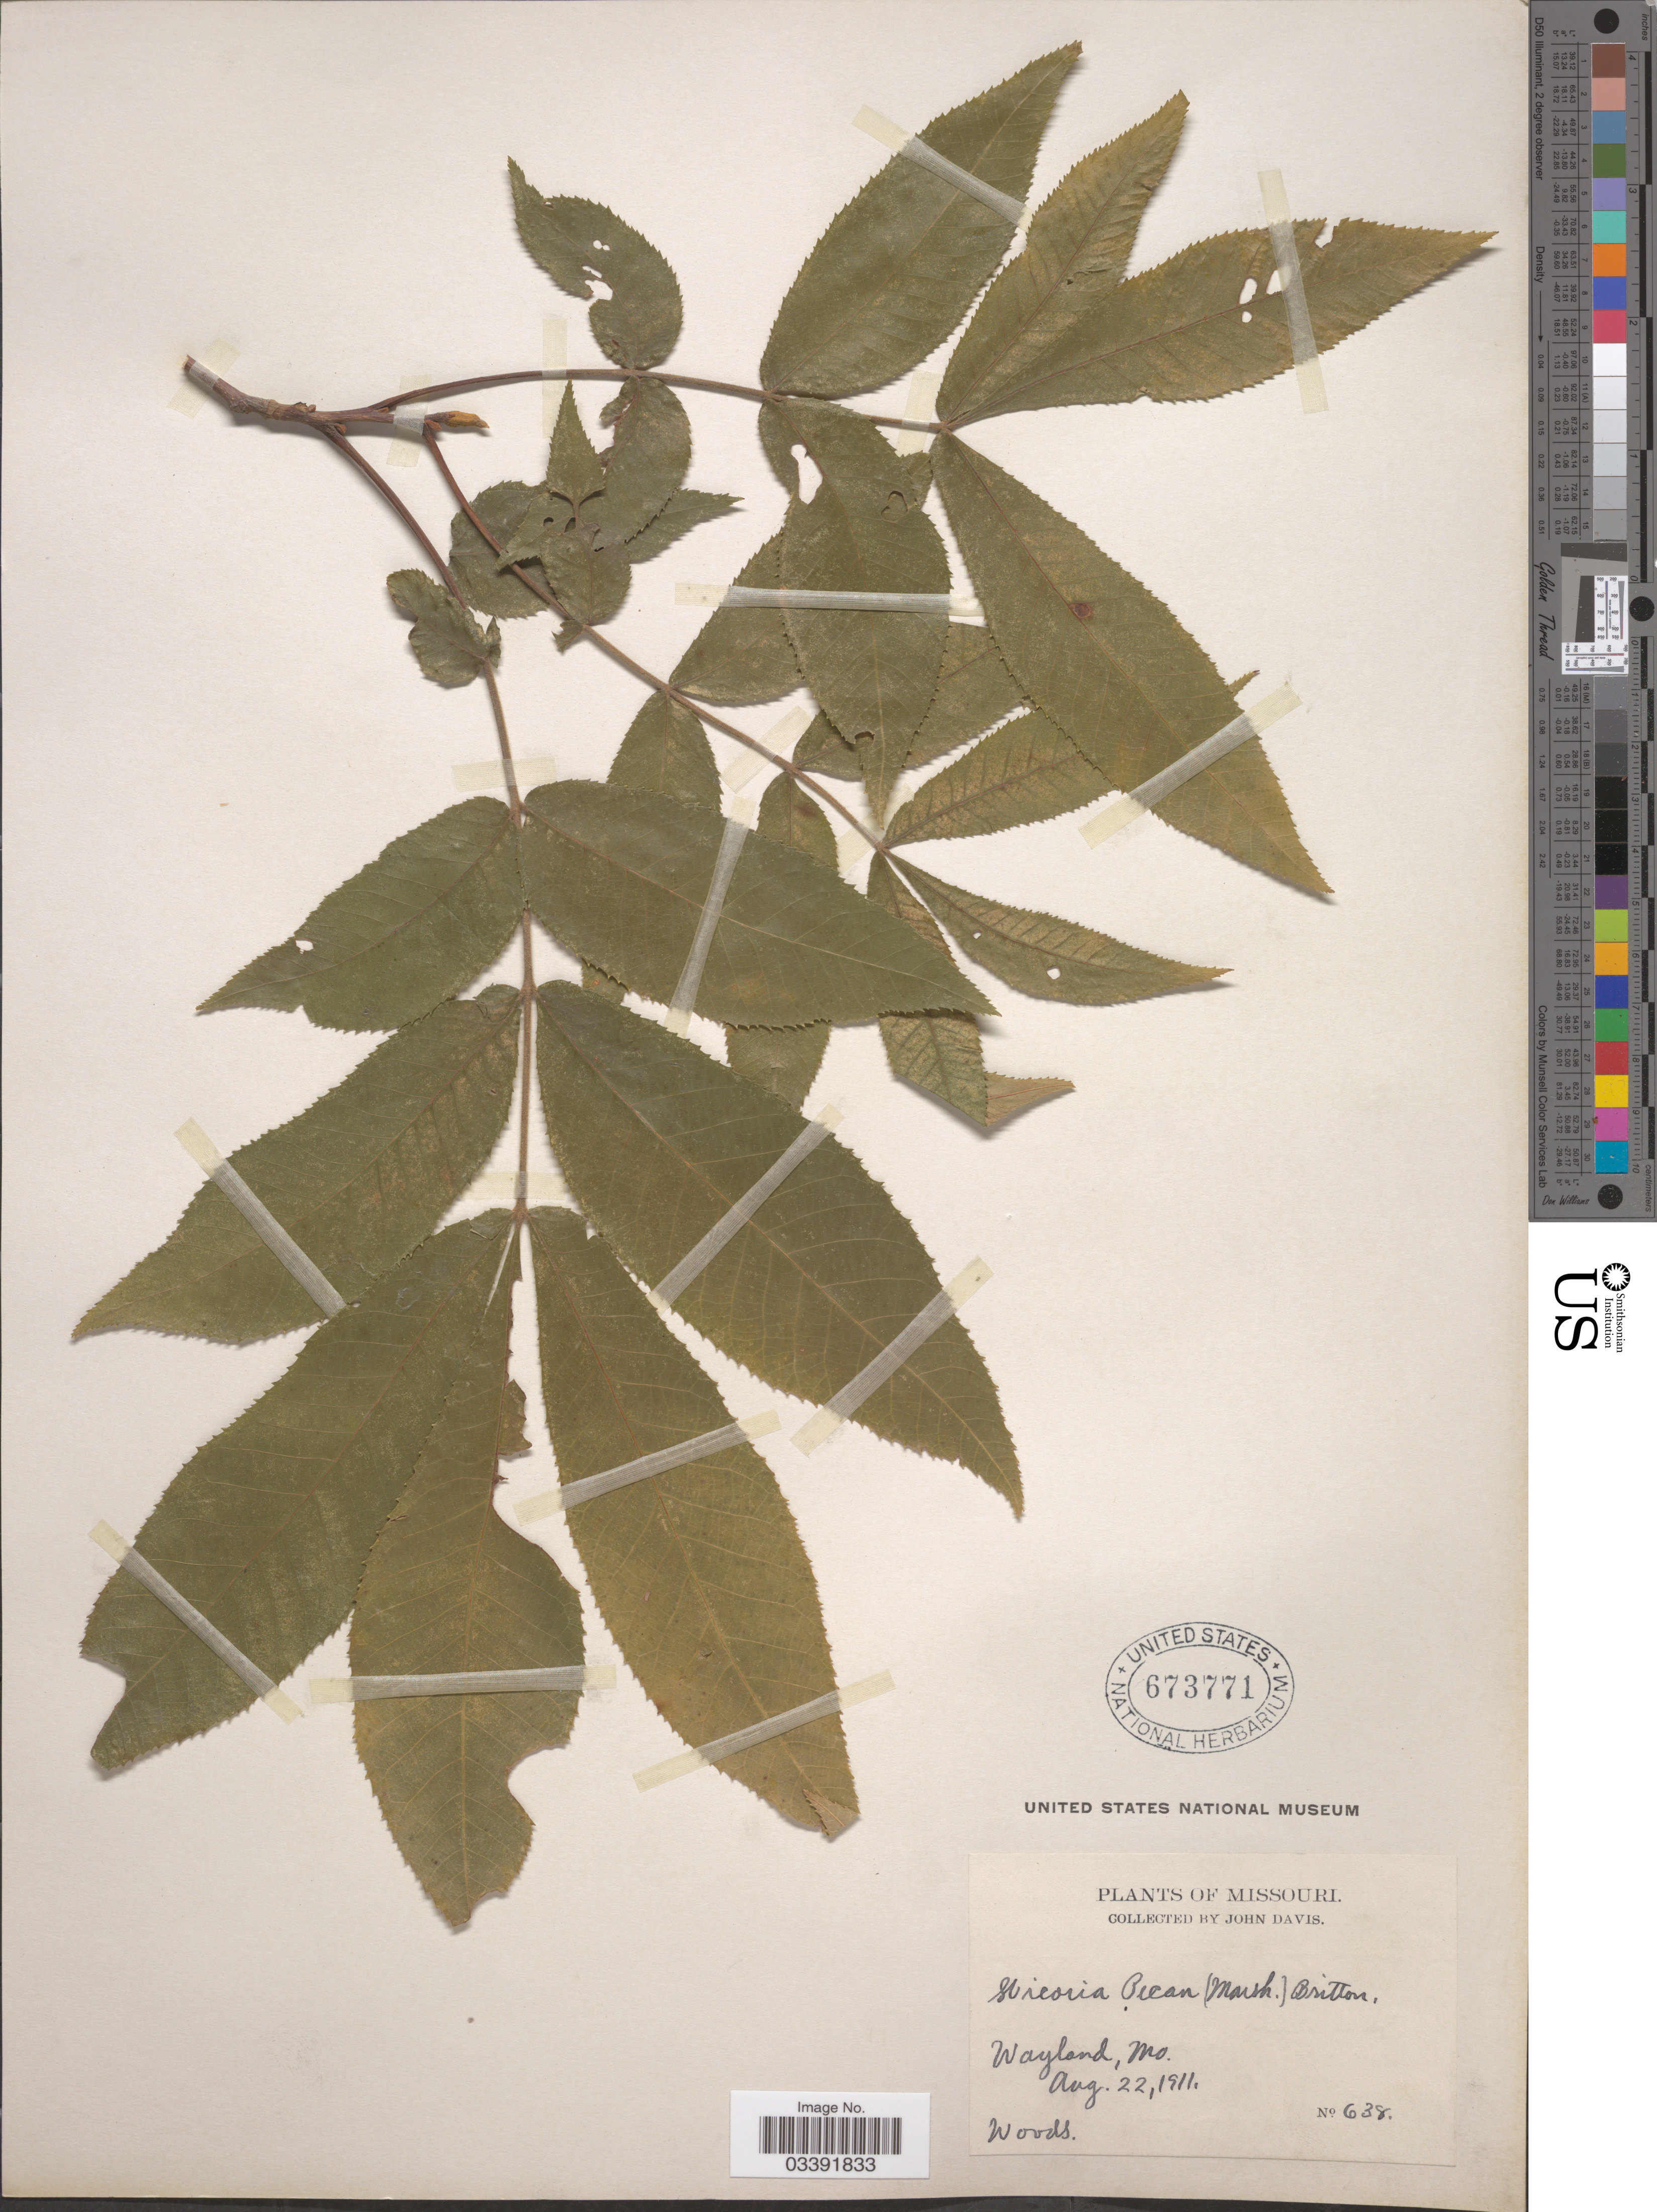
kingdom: Plantae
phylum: Tracheophyta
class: Magnoliopsida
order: Fagales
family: Juglandaceae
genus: Carya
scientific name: Carya illinoinensis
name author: (Wangenh.) K. Koch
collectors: J. Davis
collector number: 638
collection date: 1911-08-22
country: United States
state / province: Missouri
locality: Wayland.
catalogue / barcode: US 673771